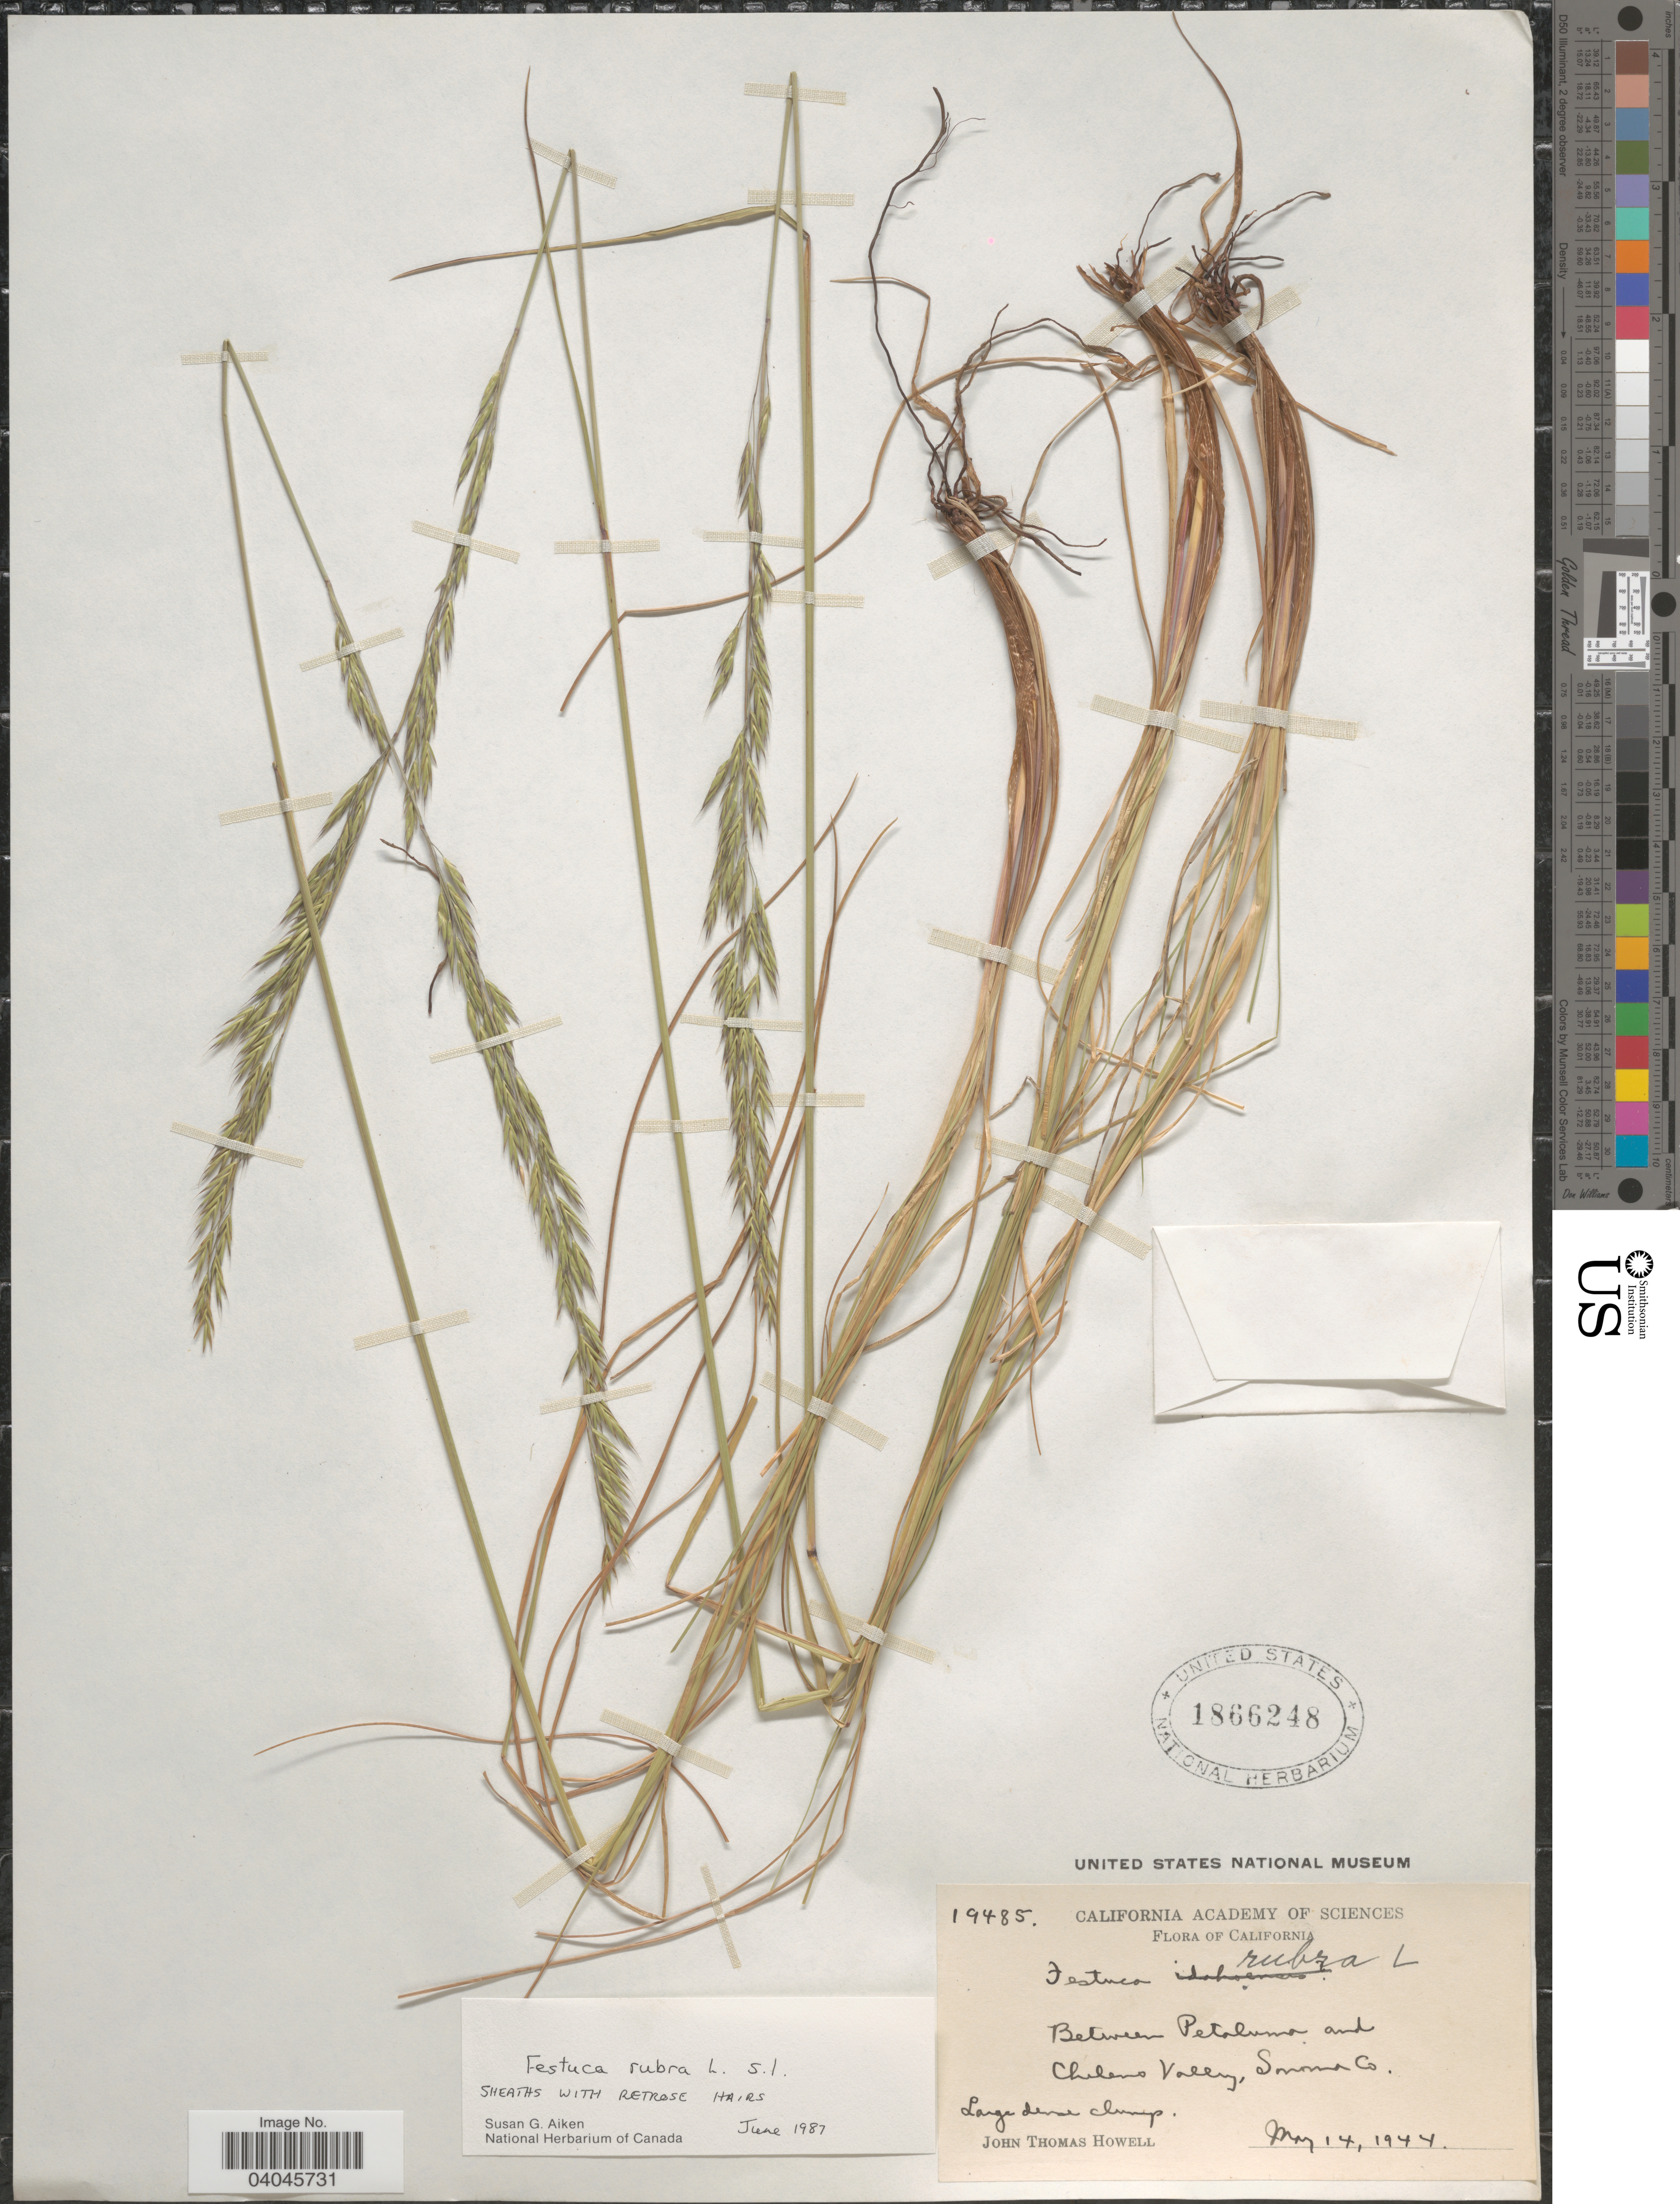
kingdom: Plantae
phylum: Tracheophyta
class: Liliopsida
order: Poales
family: Poaceae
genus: Festuca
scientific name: Festuca rubra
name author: L.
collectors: J. T. Howell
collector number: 19485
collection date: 1944-05-14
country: United States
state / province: California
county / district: Sonoma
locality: Between Petaluma and Chileno Valley, Sonoma Co.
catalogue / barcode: US 1866248